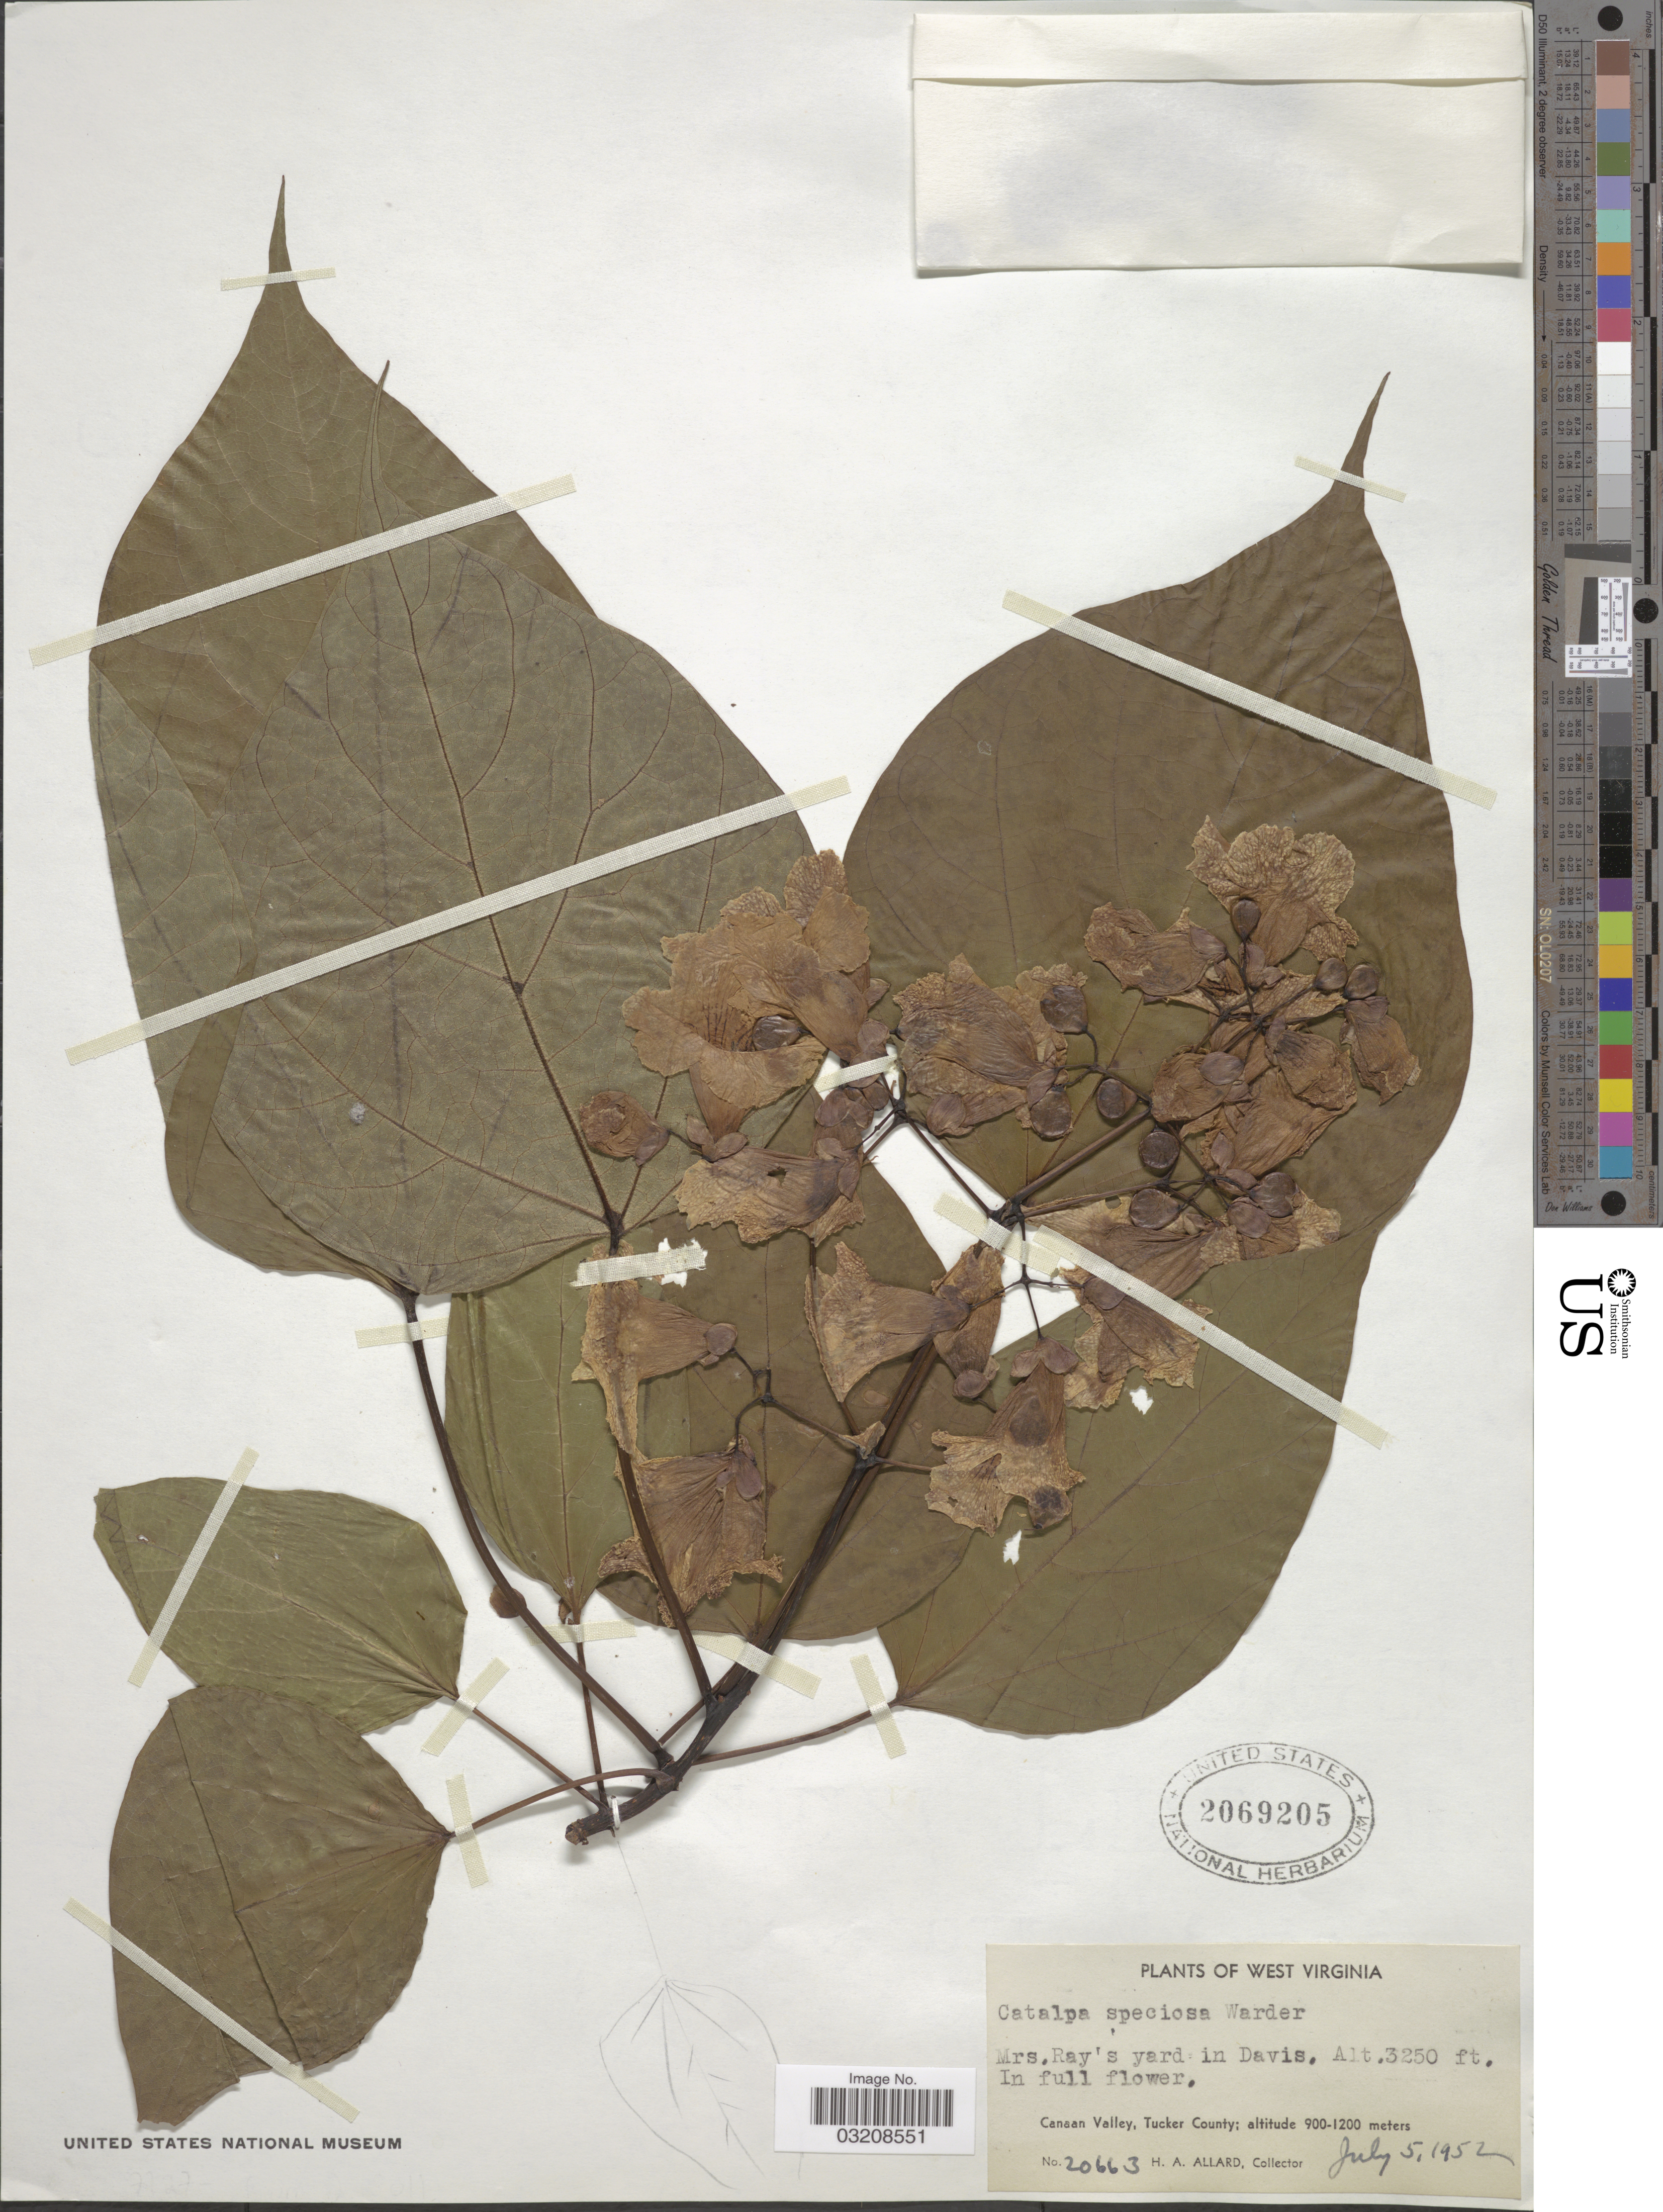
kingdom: Plantae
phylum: Tracheophyta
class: Magnoliopsida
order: Lamiales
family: Bignoniaceae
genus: Catalpa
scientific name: Catalpa speciosa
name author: (Warder) Warder ex Engelm.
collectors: H. A. Allard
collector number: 20663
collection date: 1952-07-05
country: United States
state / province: West Virginia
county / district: Tucker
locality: Mrs. Ray's yard in Davis. Canaan Valley, Tucker County.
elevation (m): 991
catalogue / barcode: US 2069205